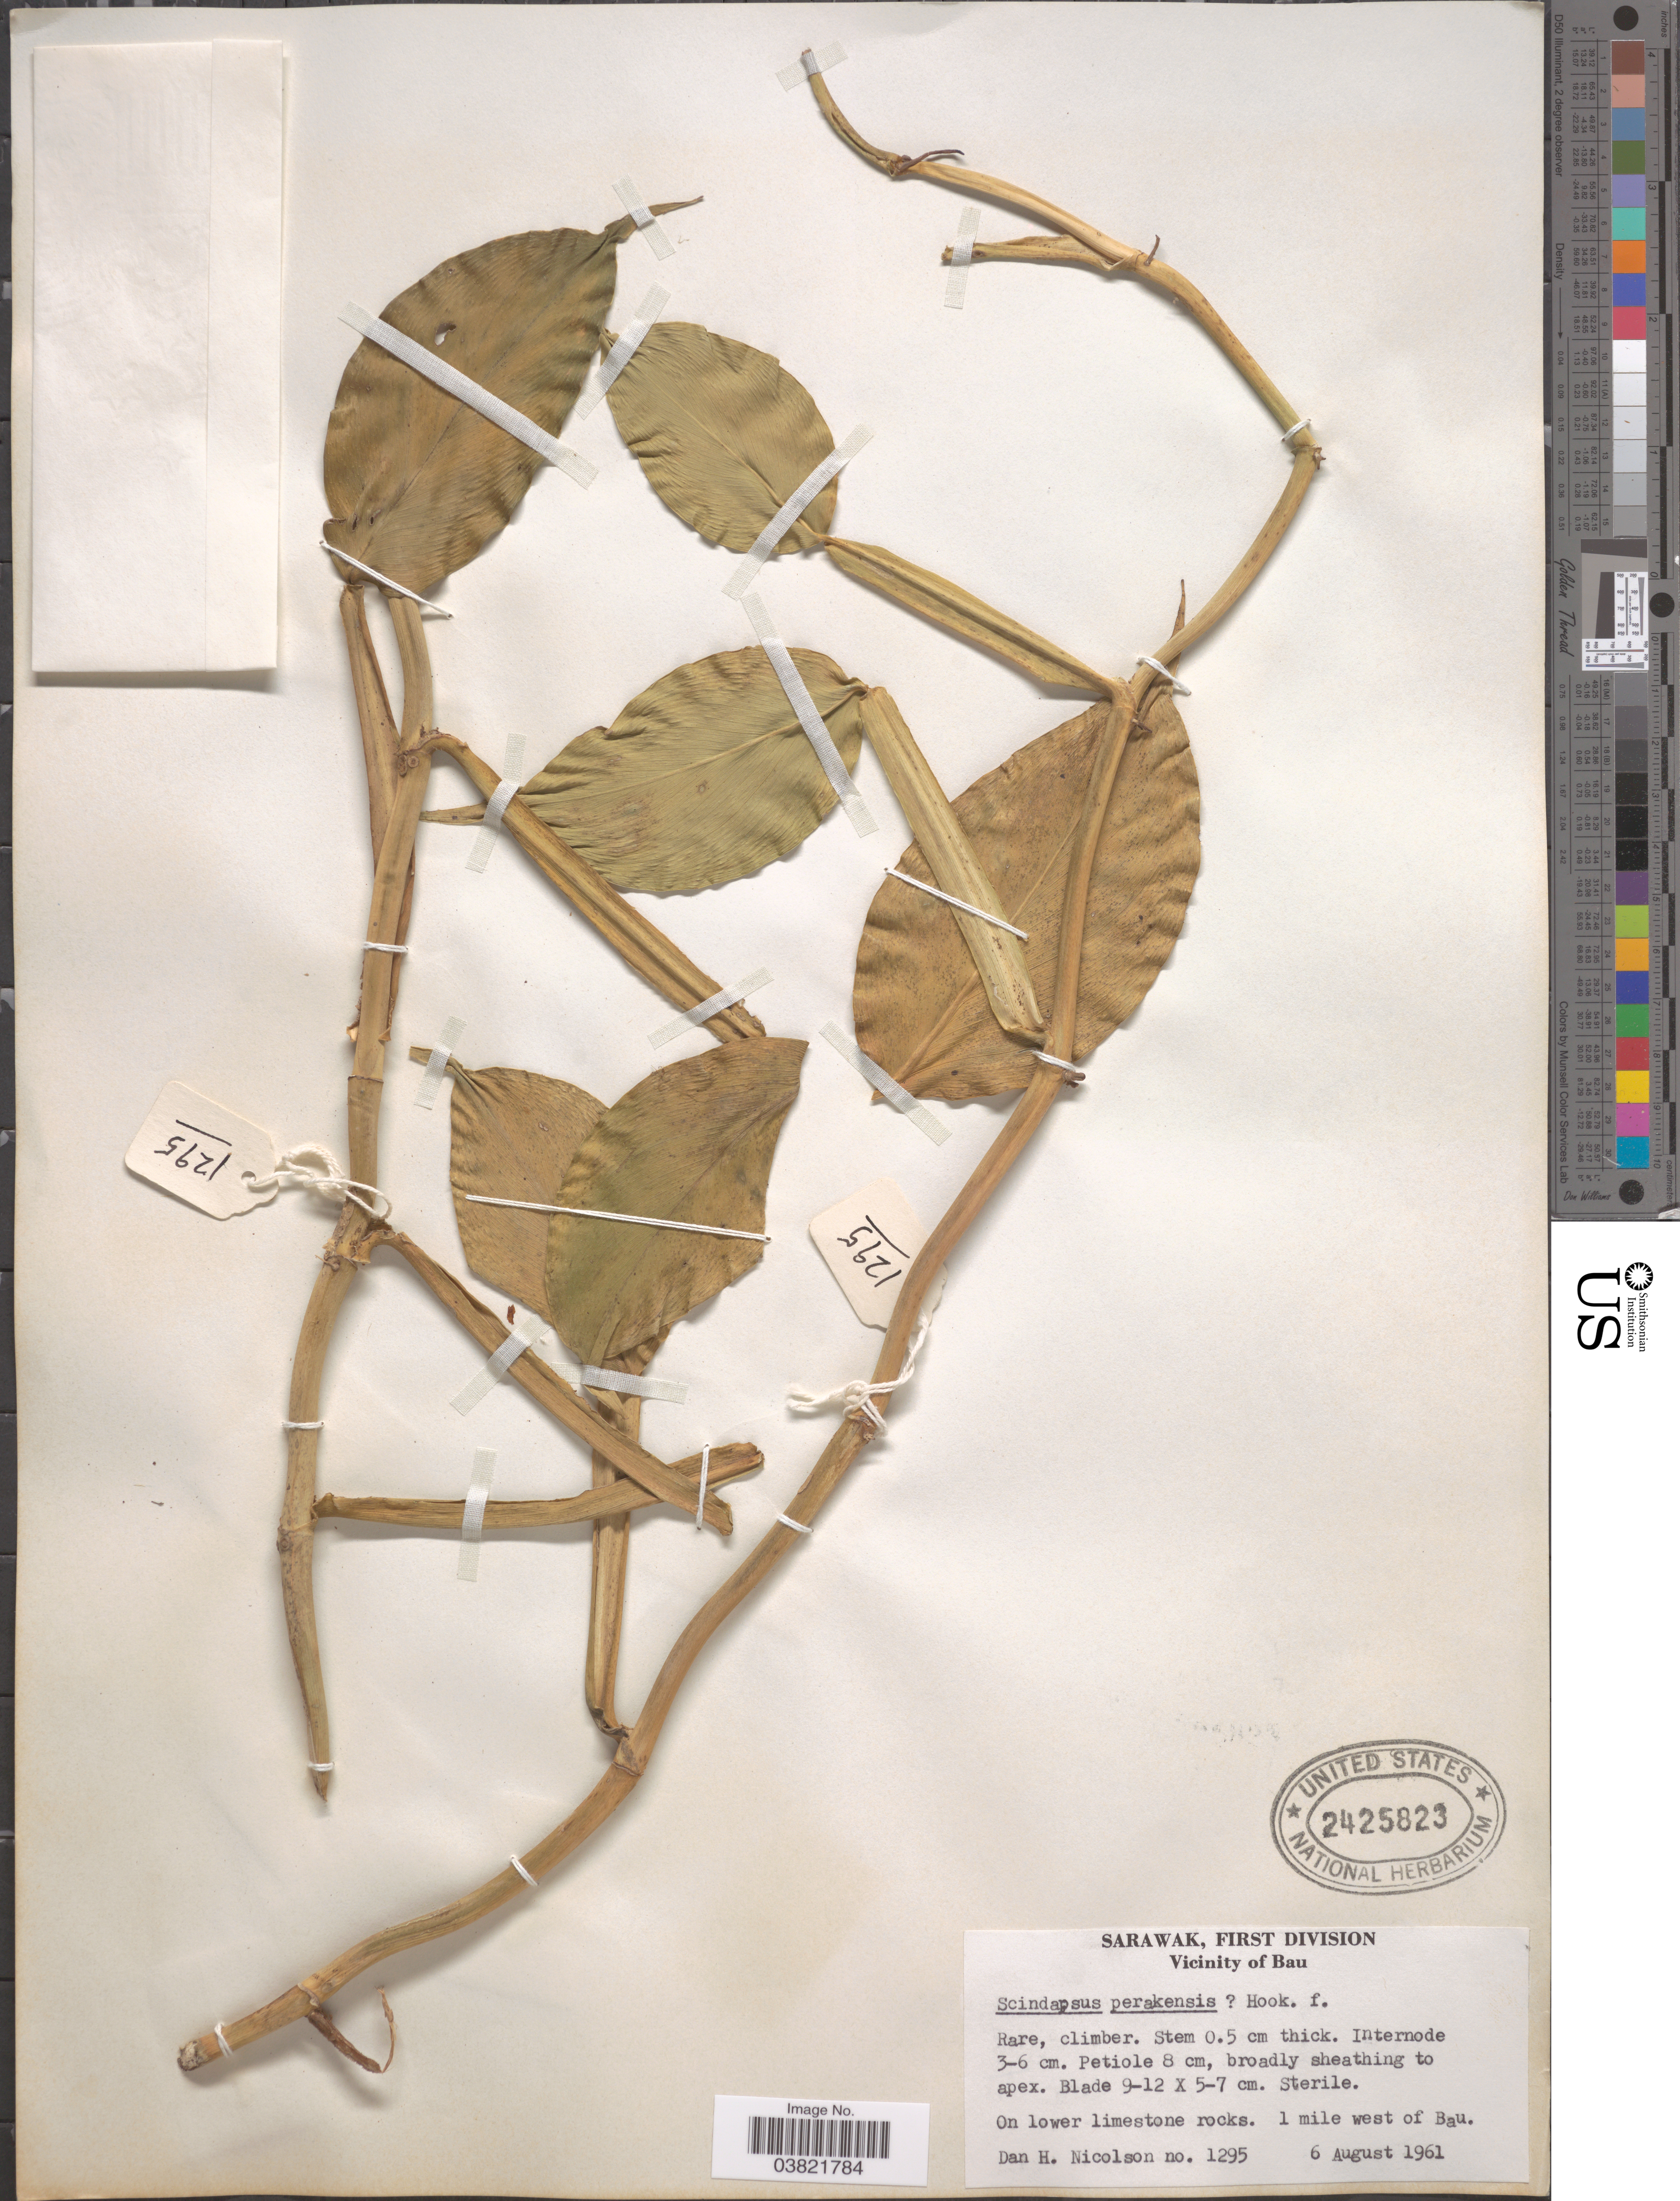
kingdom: Plantae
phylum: Tracheophyta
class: Liliopsida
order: Alismatales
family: Araceae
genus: Scindapsus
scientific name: Scindapsus perakensis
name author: Hook. f.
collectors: D. H. Nicolson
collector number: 1295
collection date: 1961-08-06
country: Malaysia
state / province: Sarawak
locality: First Division. Vicinity of Bau. 1 mile west of Bau.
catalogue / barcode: US 2425823